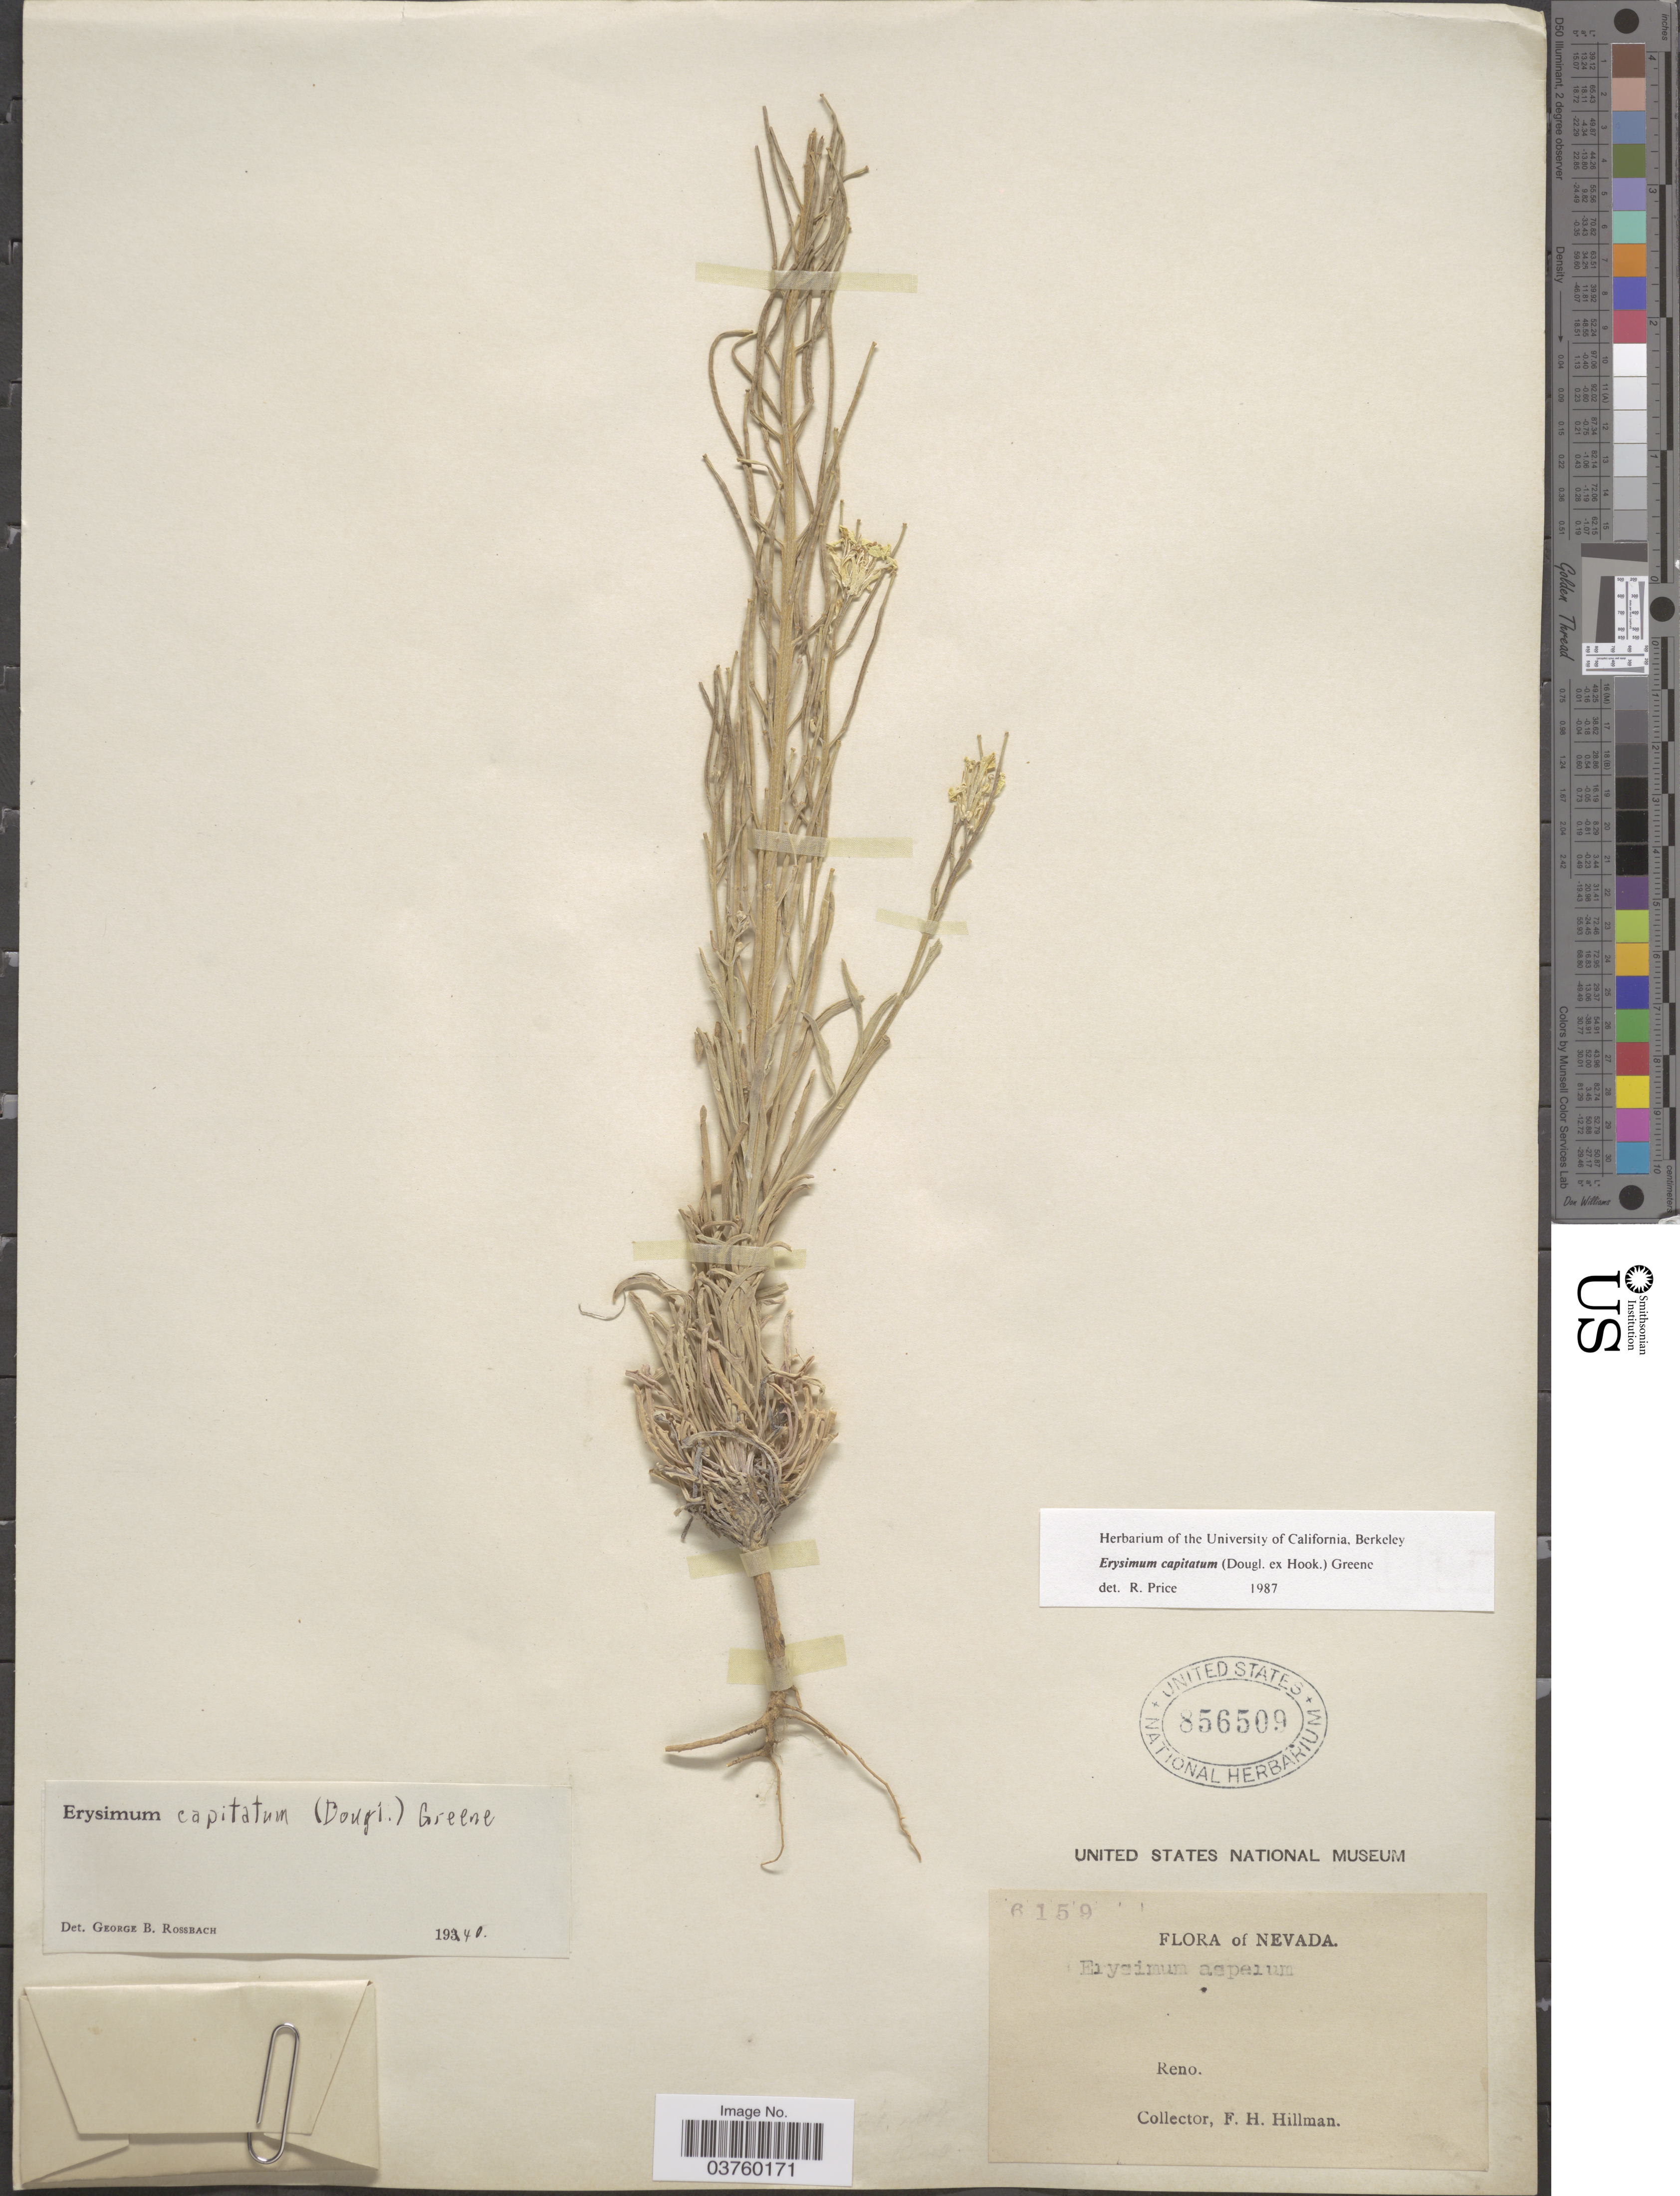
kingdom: Plantae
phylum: Tracheophyta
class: Magnoliopsida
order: Brassicales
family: Brassicaceae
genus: Erysimum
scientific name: Erysimum capitatum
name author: (Douglas ex Hook.) Greene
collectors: F. Hillman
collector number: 6159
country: United States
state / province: Nevada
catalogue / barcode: US 856509